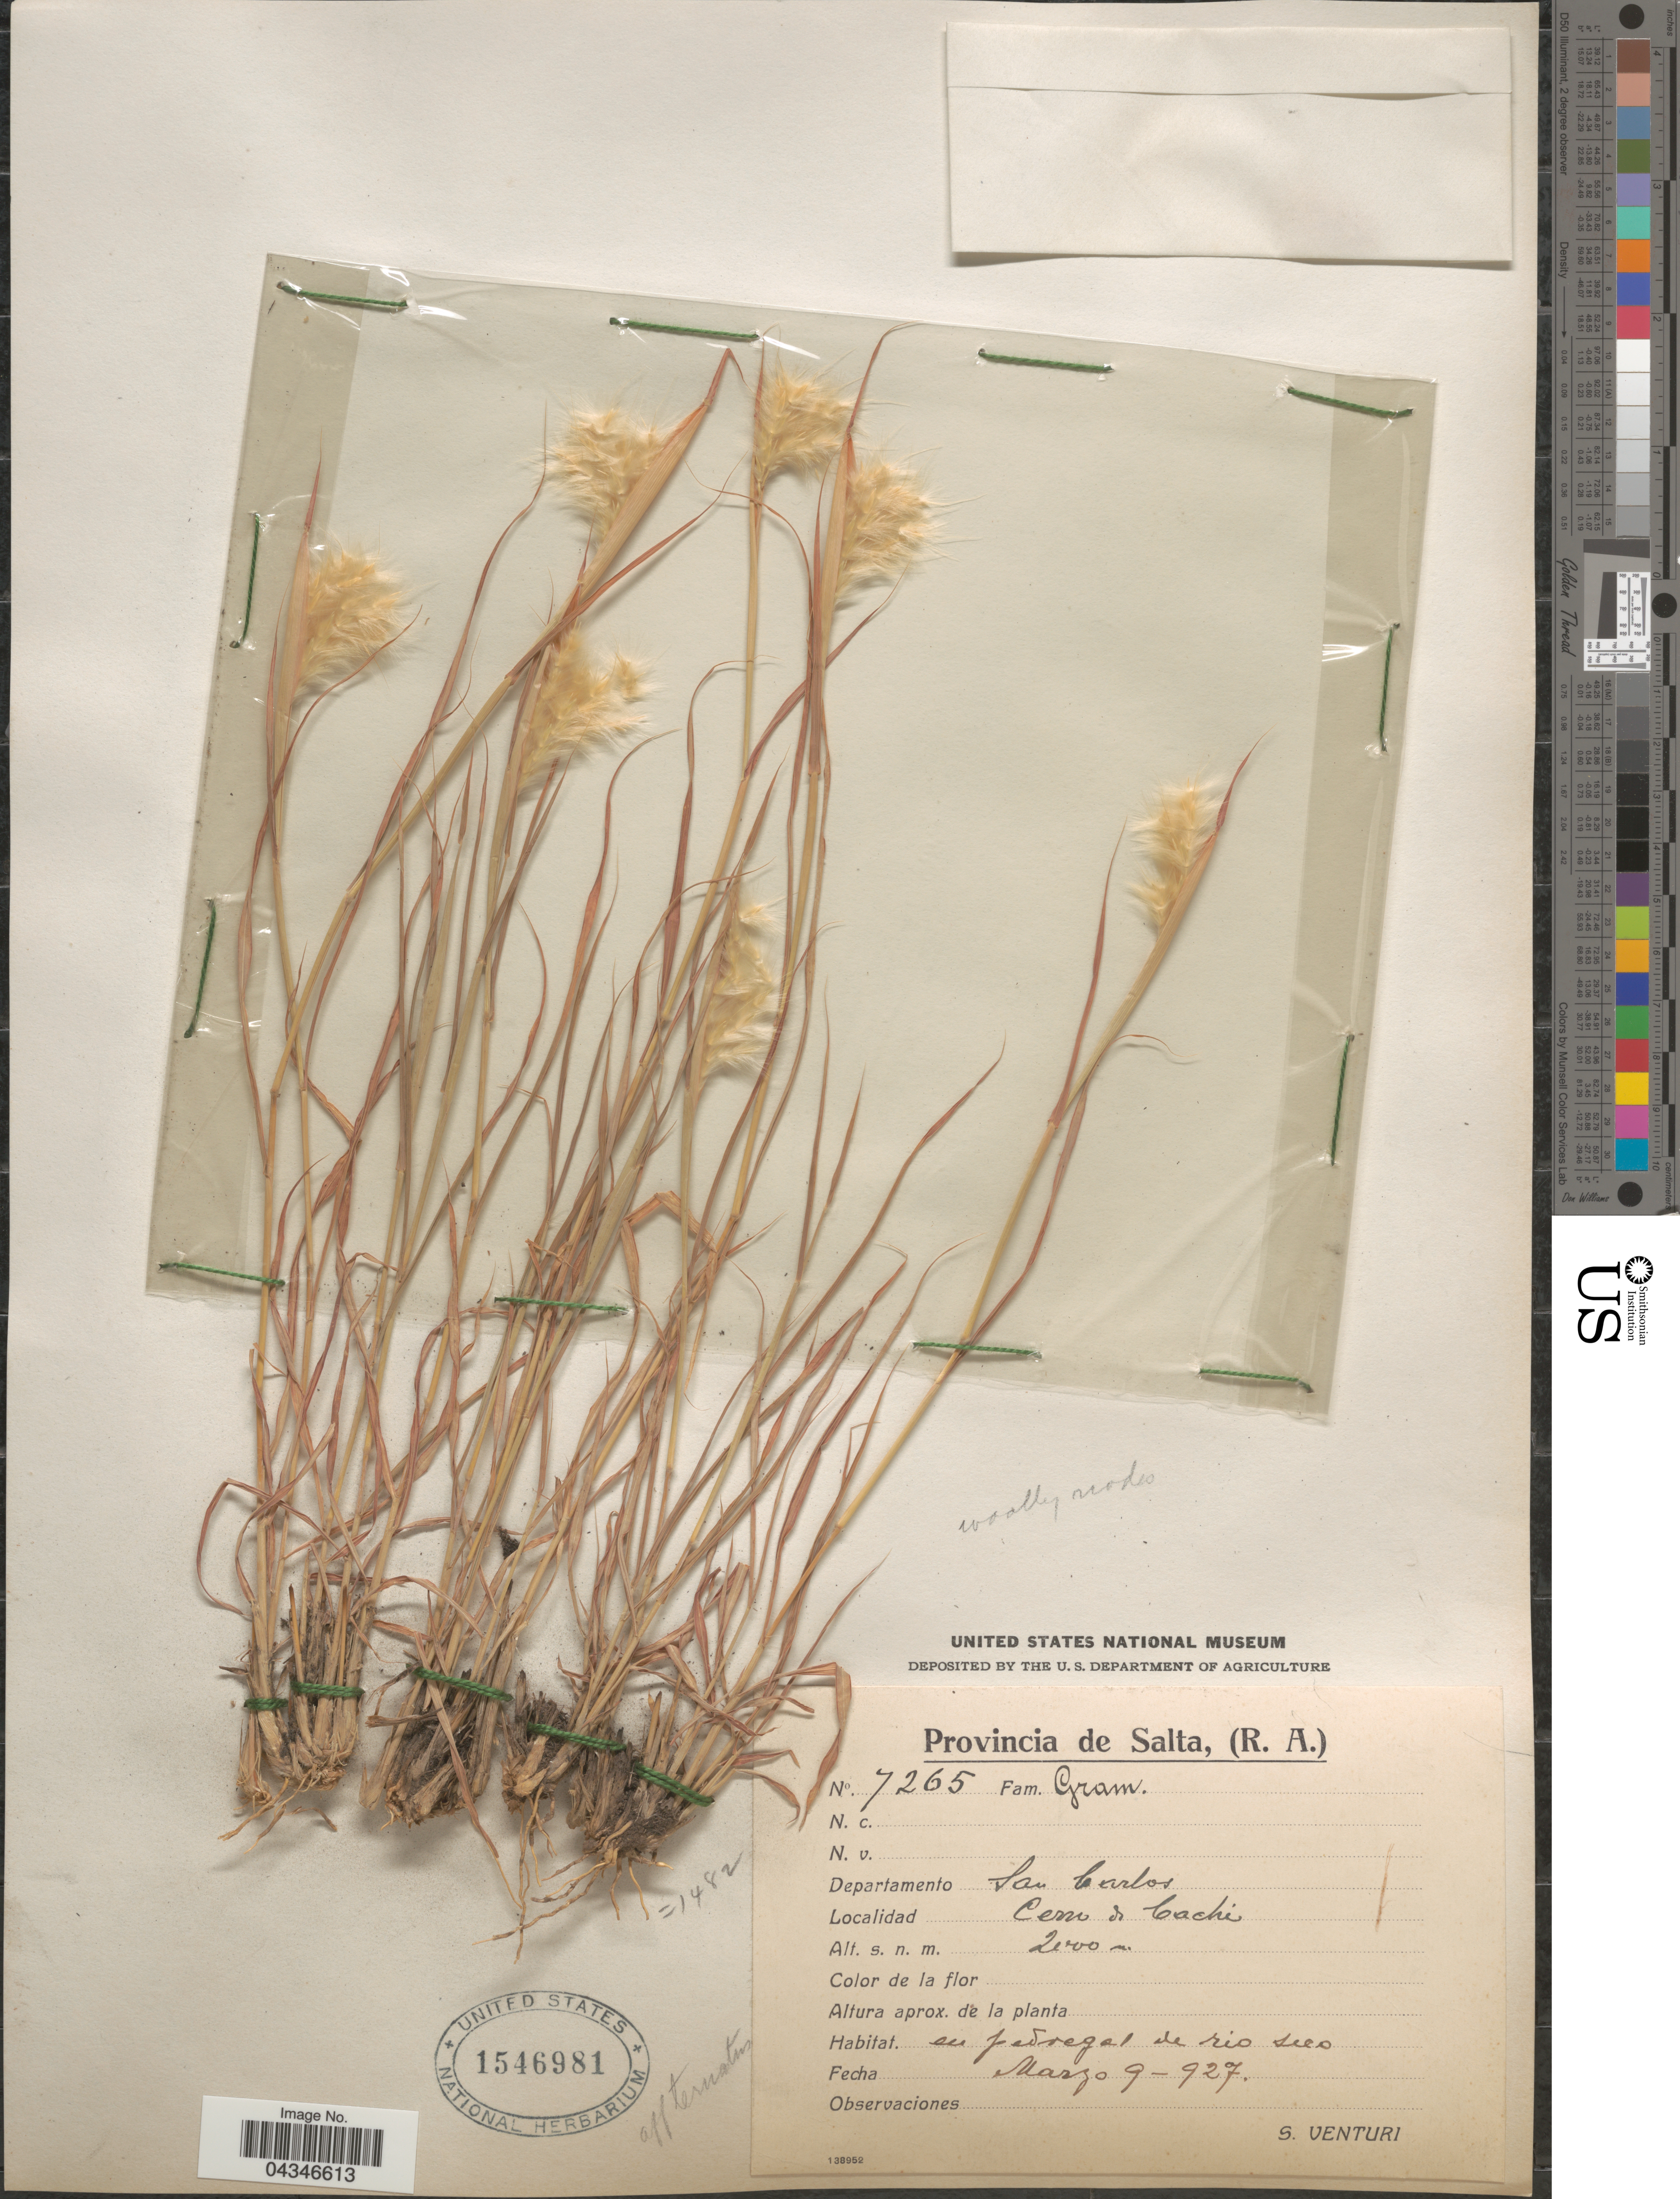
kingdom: Plantae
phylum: Tracheophyta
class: Liliopsida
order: Poales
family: Poaceae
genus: Andropogon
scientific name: Andropogon vetus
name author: Sohns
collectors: S. Venturi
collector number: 7265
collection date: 1927-03-09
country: Argentina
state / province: Salta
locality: Departamento San Carlos. Cerro d Cachi.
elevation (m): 2000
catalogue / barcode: US 1546981